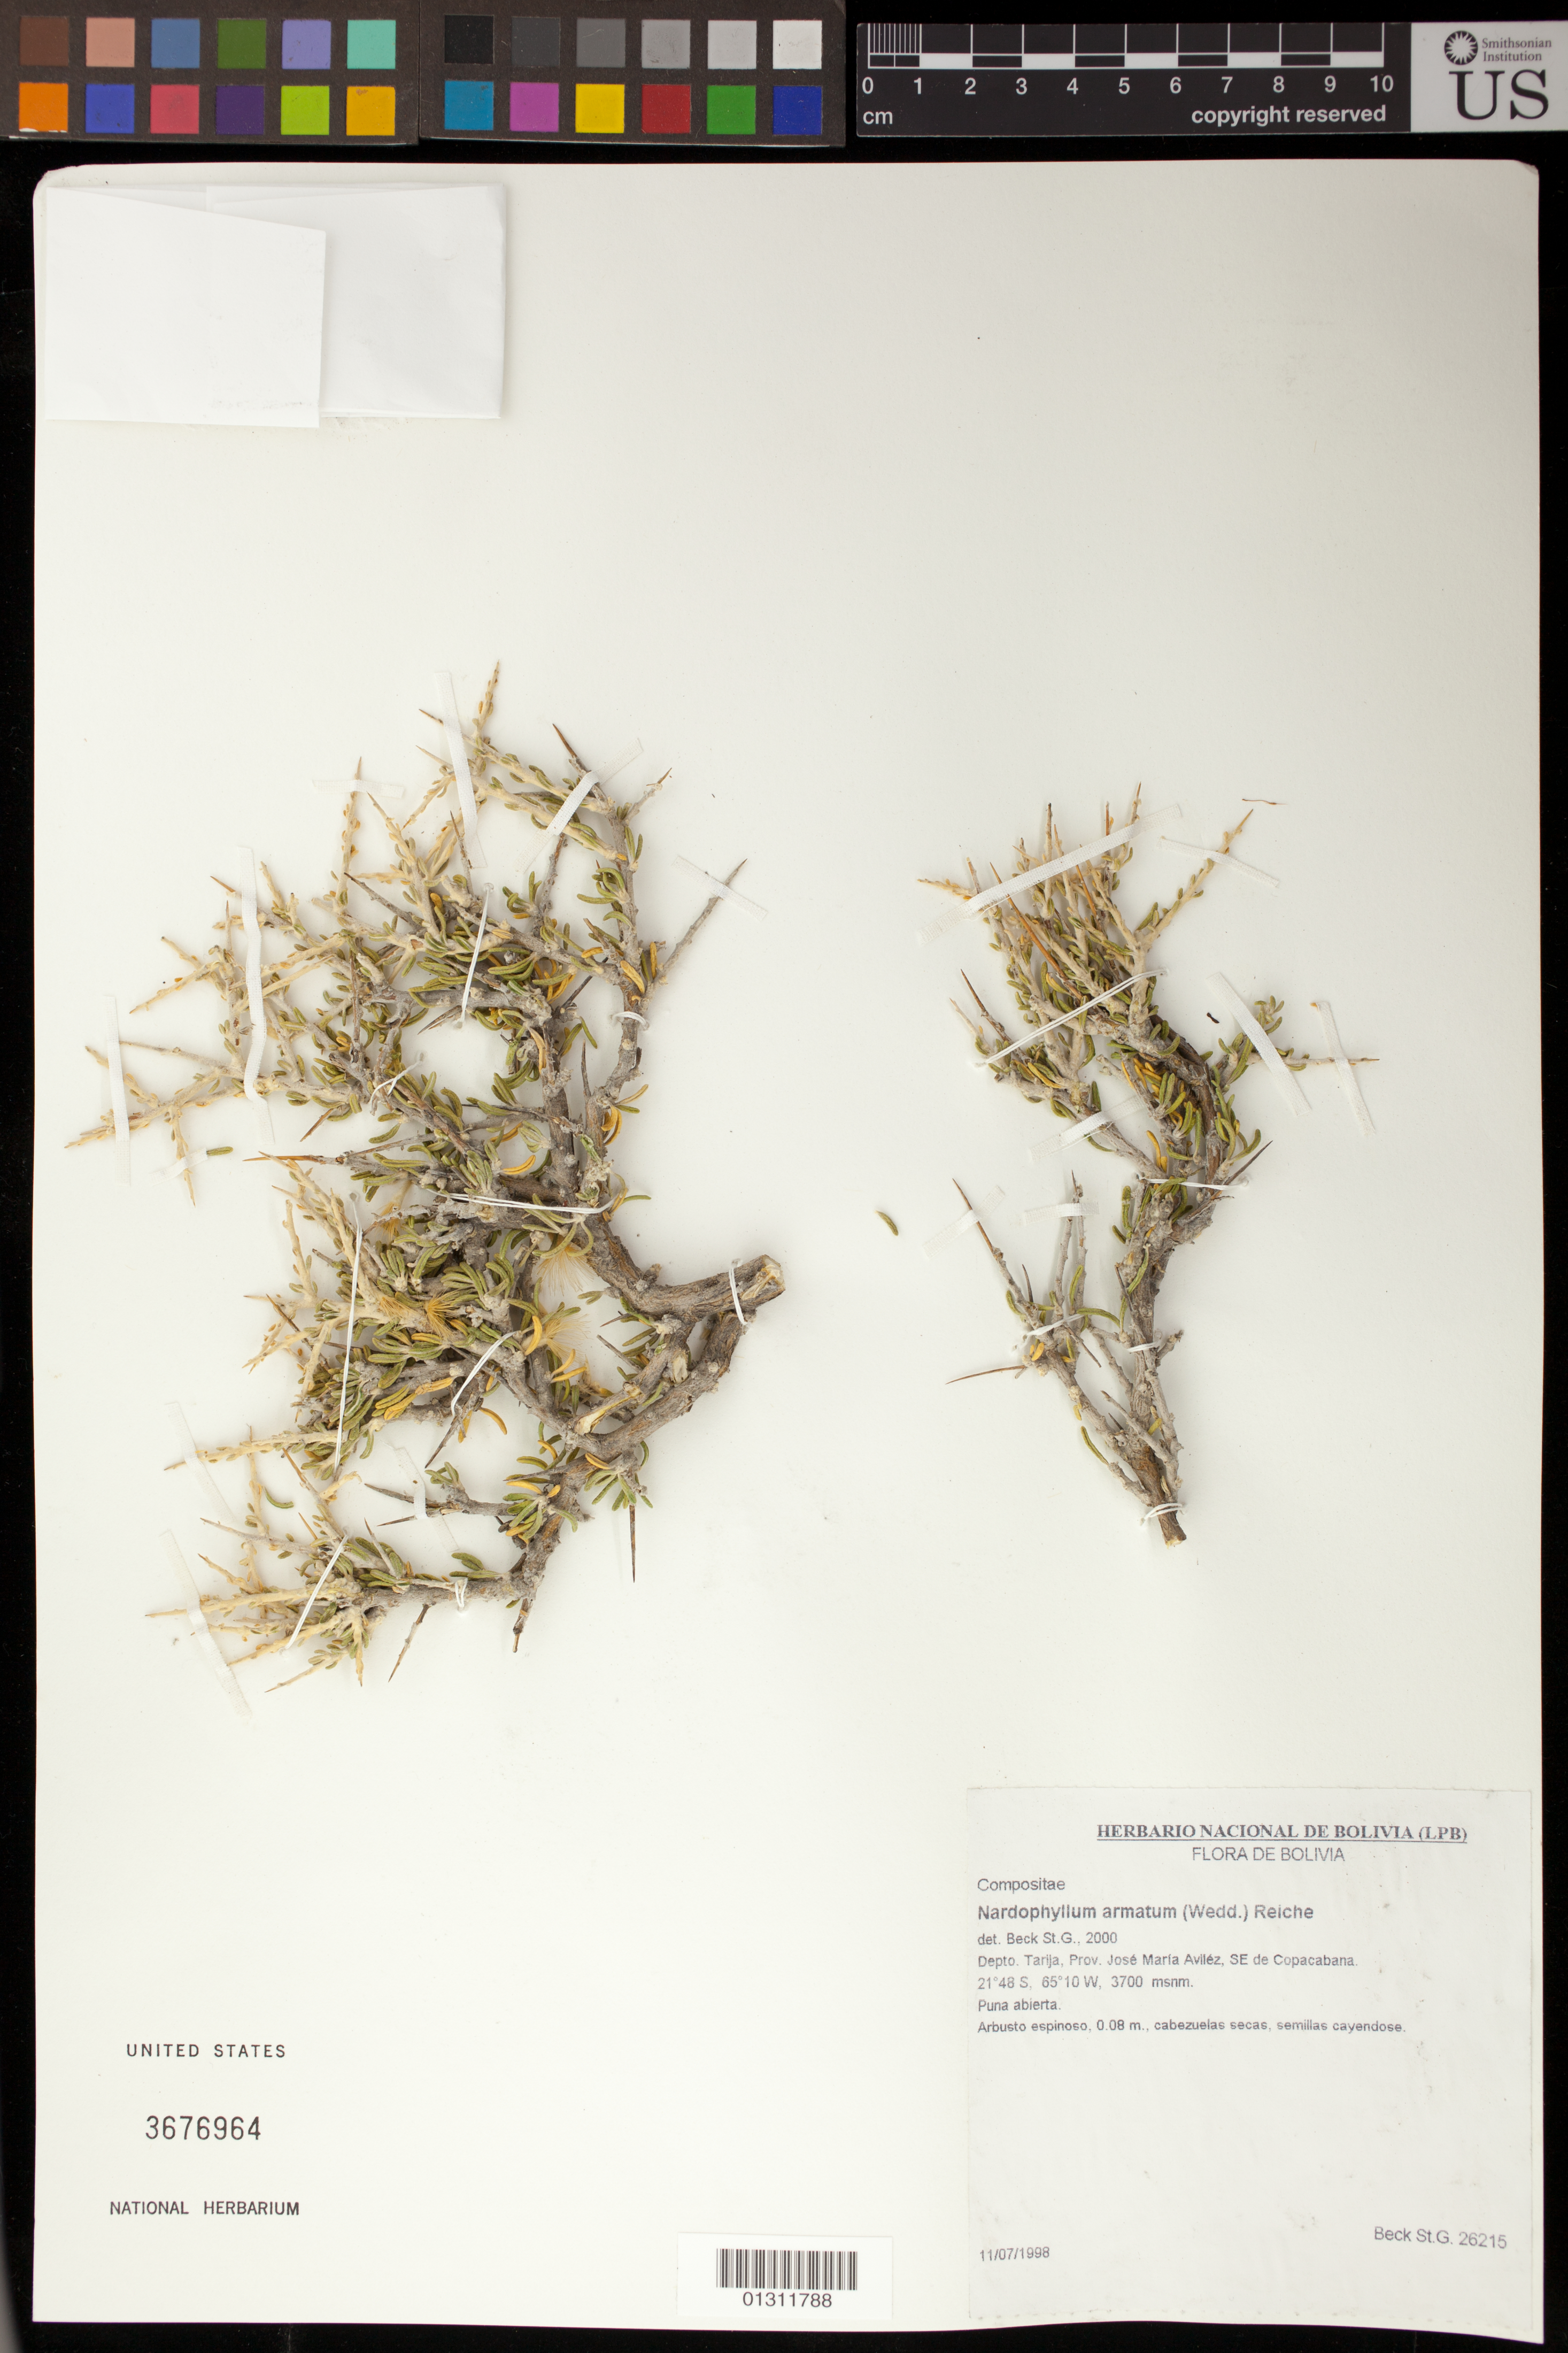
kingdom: Plantae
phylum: Tracheophyta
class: Magnoliopsida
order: Asterales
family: Asteraceae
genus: Nardophyllum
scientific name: Nardophyllum armatum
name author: (Wedd.) Reiche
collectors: S. G. Beck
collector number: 26215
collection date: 1998-07-11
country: Bolivia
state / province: Tarija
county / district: Jose Maria Aviles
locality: SE de Copacabana.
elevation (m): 3700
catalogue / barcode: US 3676964